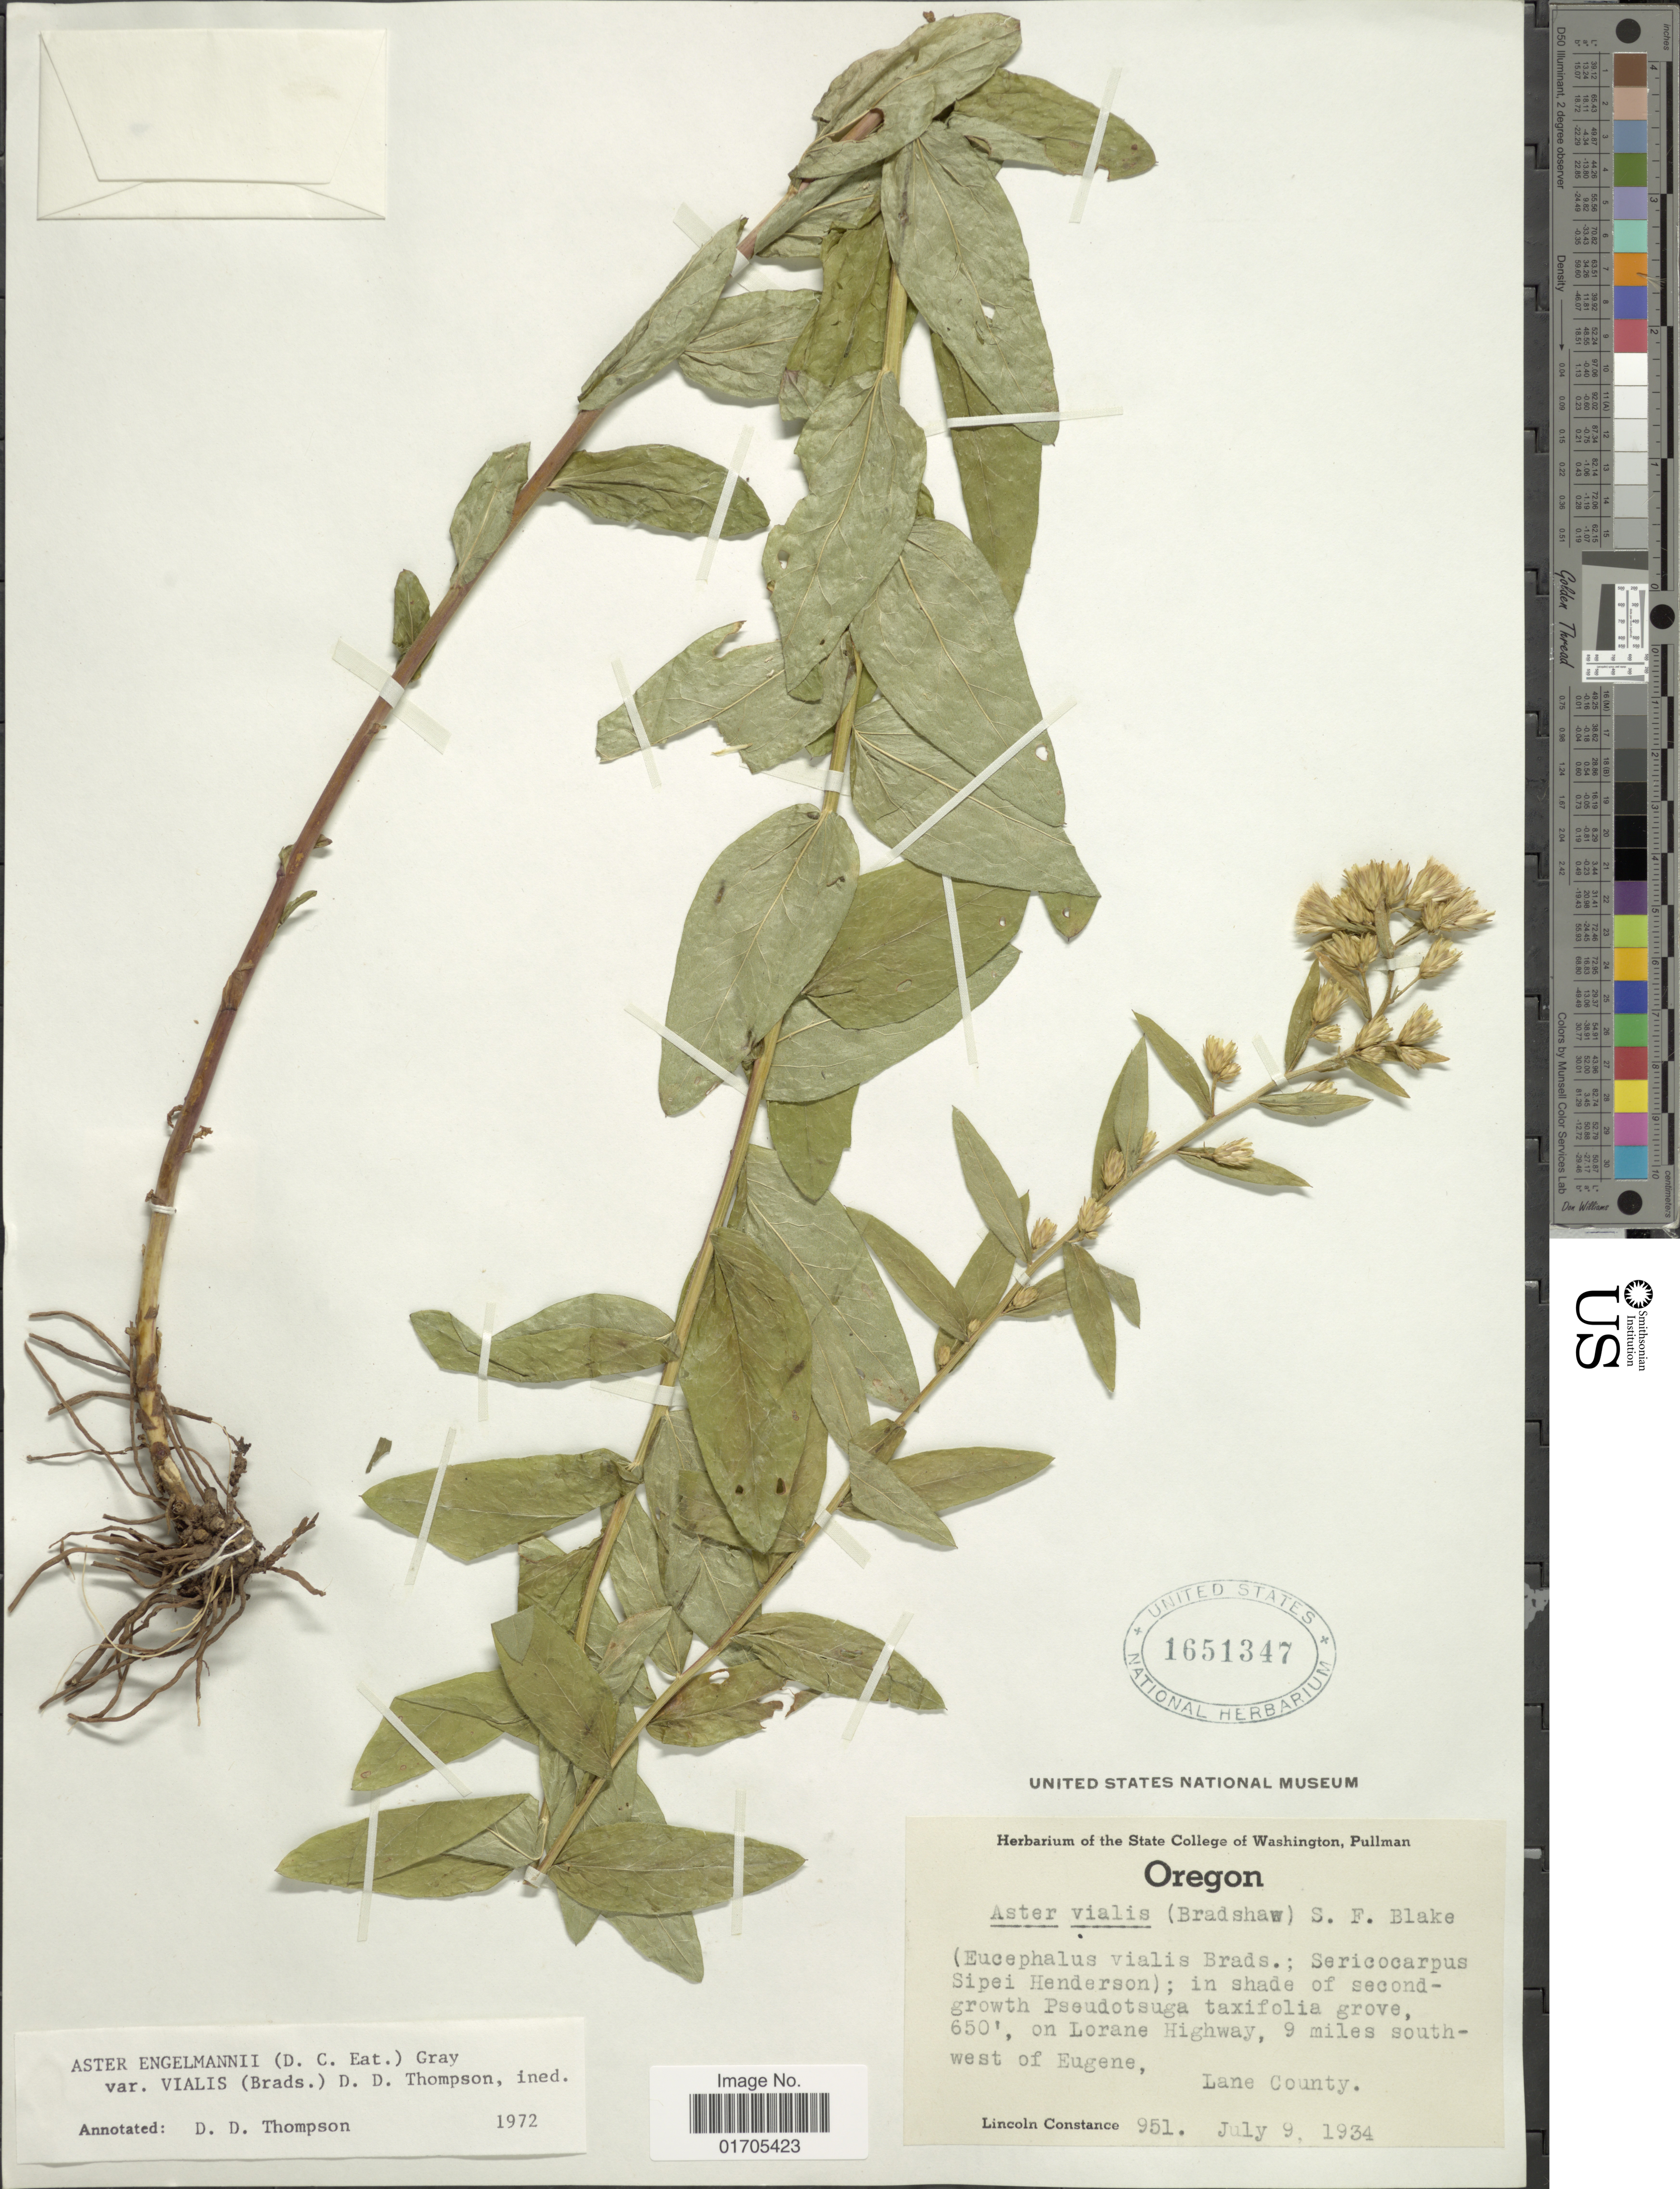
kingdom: Plantae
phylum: Tracheophyta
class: Magnoliopsida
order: Asterales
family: Asteraceae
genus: Eucephalus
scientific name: Eucephalus vialis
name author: Bradshaw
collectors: L. Constance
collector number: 951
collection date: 1934-07-09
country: United States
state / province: Oregon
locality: Oregon. On Lorane Highway, 9 miles southwest of Eugene, Lane County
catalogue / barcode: US 1651347